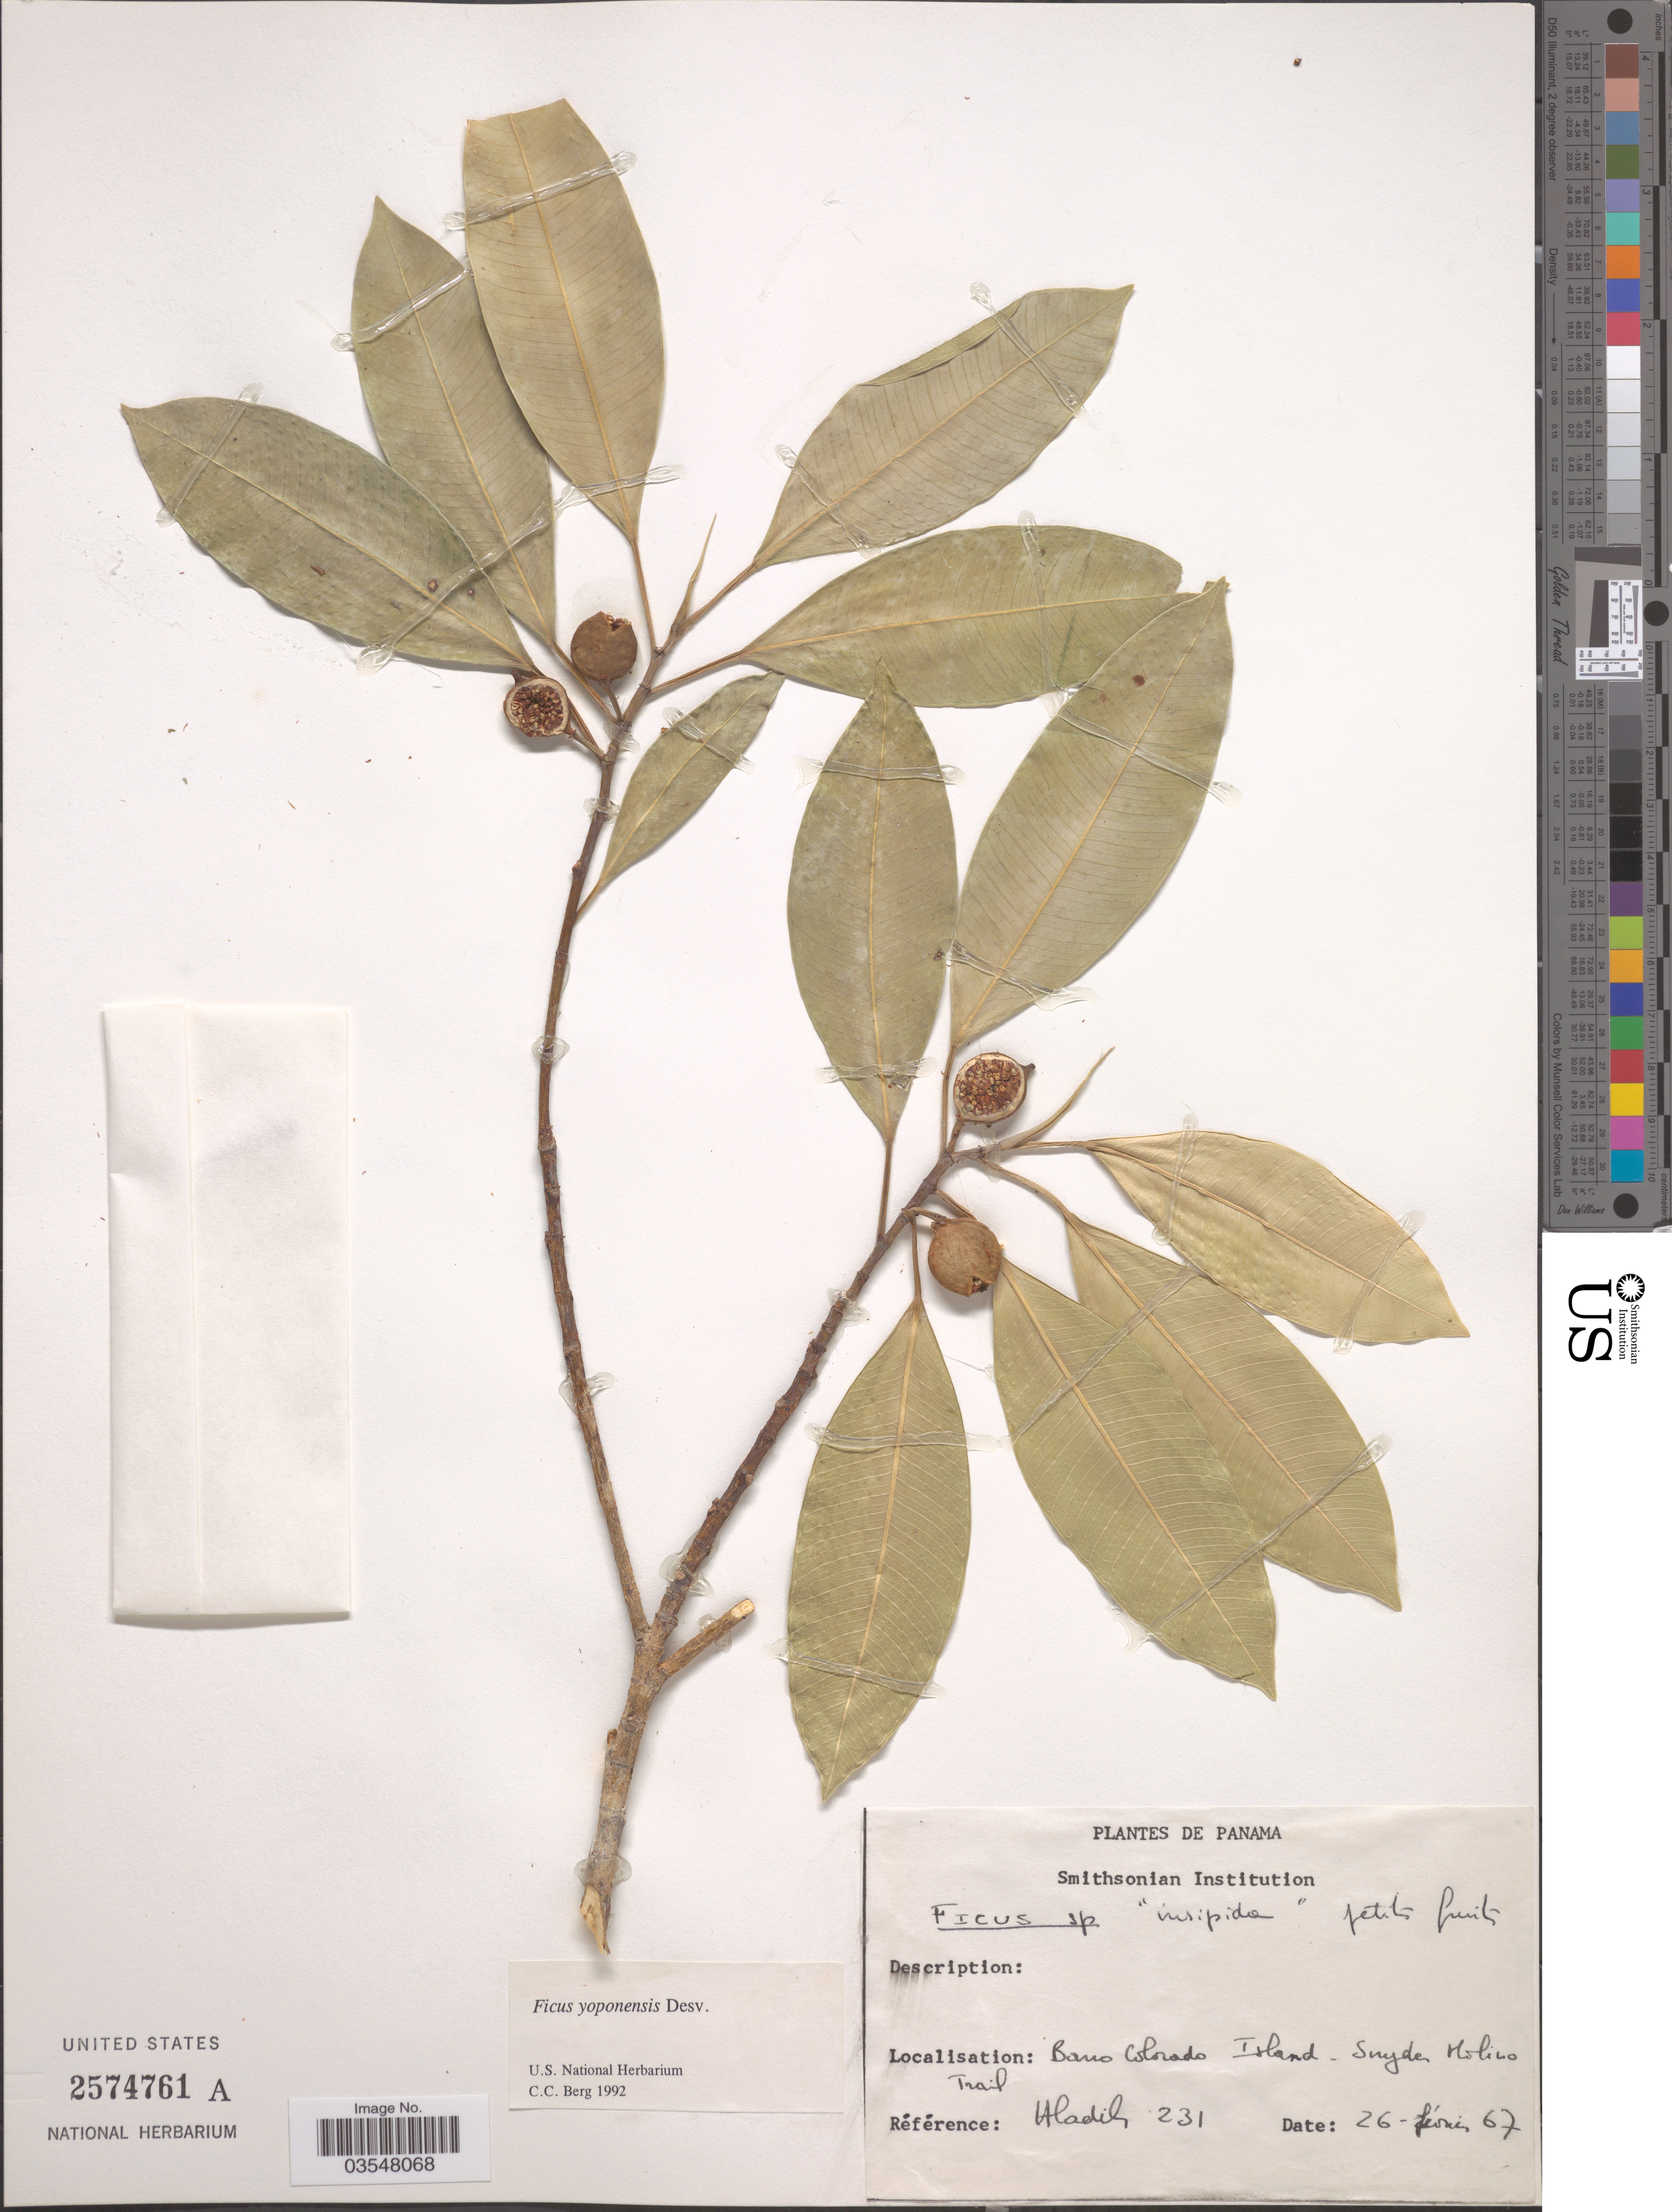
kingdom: Plantae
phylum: Tracheophyta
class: Magnoliopsida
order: Rosales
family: Moraceae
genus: Ficus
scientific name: Ficus yoponensis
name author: Desv.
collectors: A. Hladik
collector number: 231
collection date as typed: Transcribed d/m/y: 26/6/67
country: Panama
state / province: Panamá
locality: Barro Colorado Island - Snyder Molino Trail.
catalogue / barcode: US 2574761A